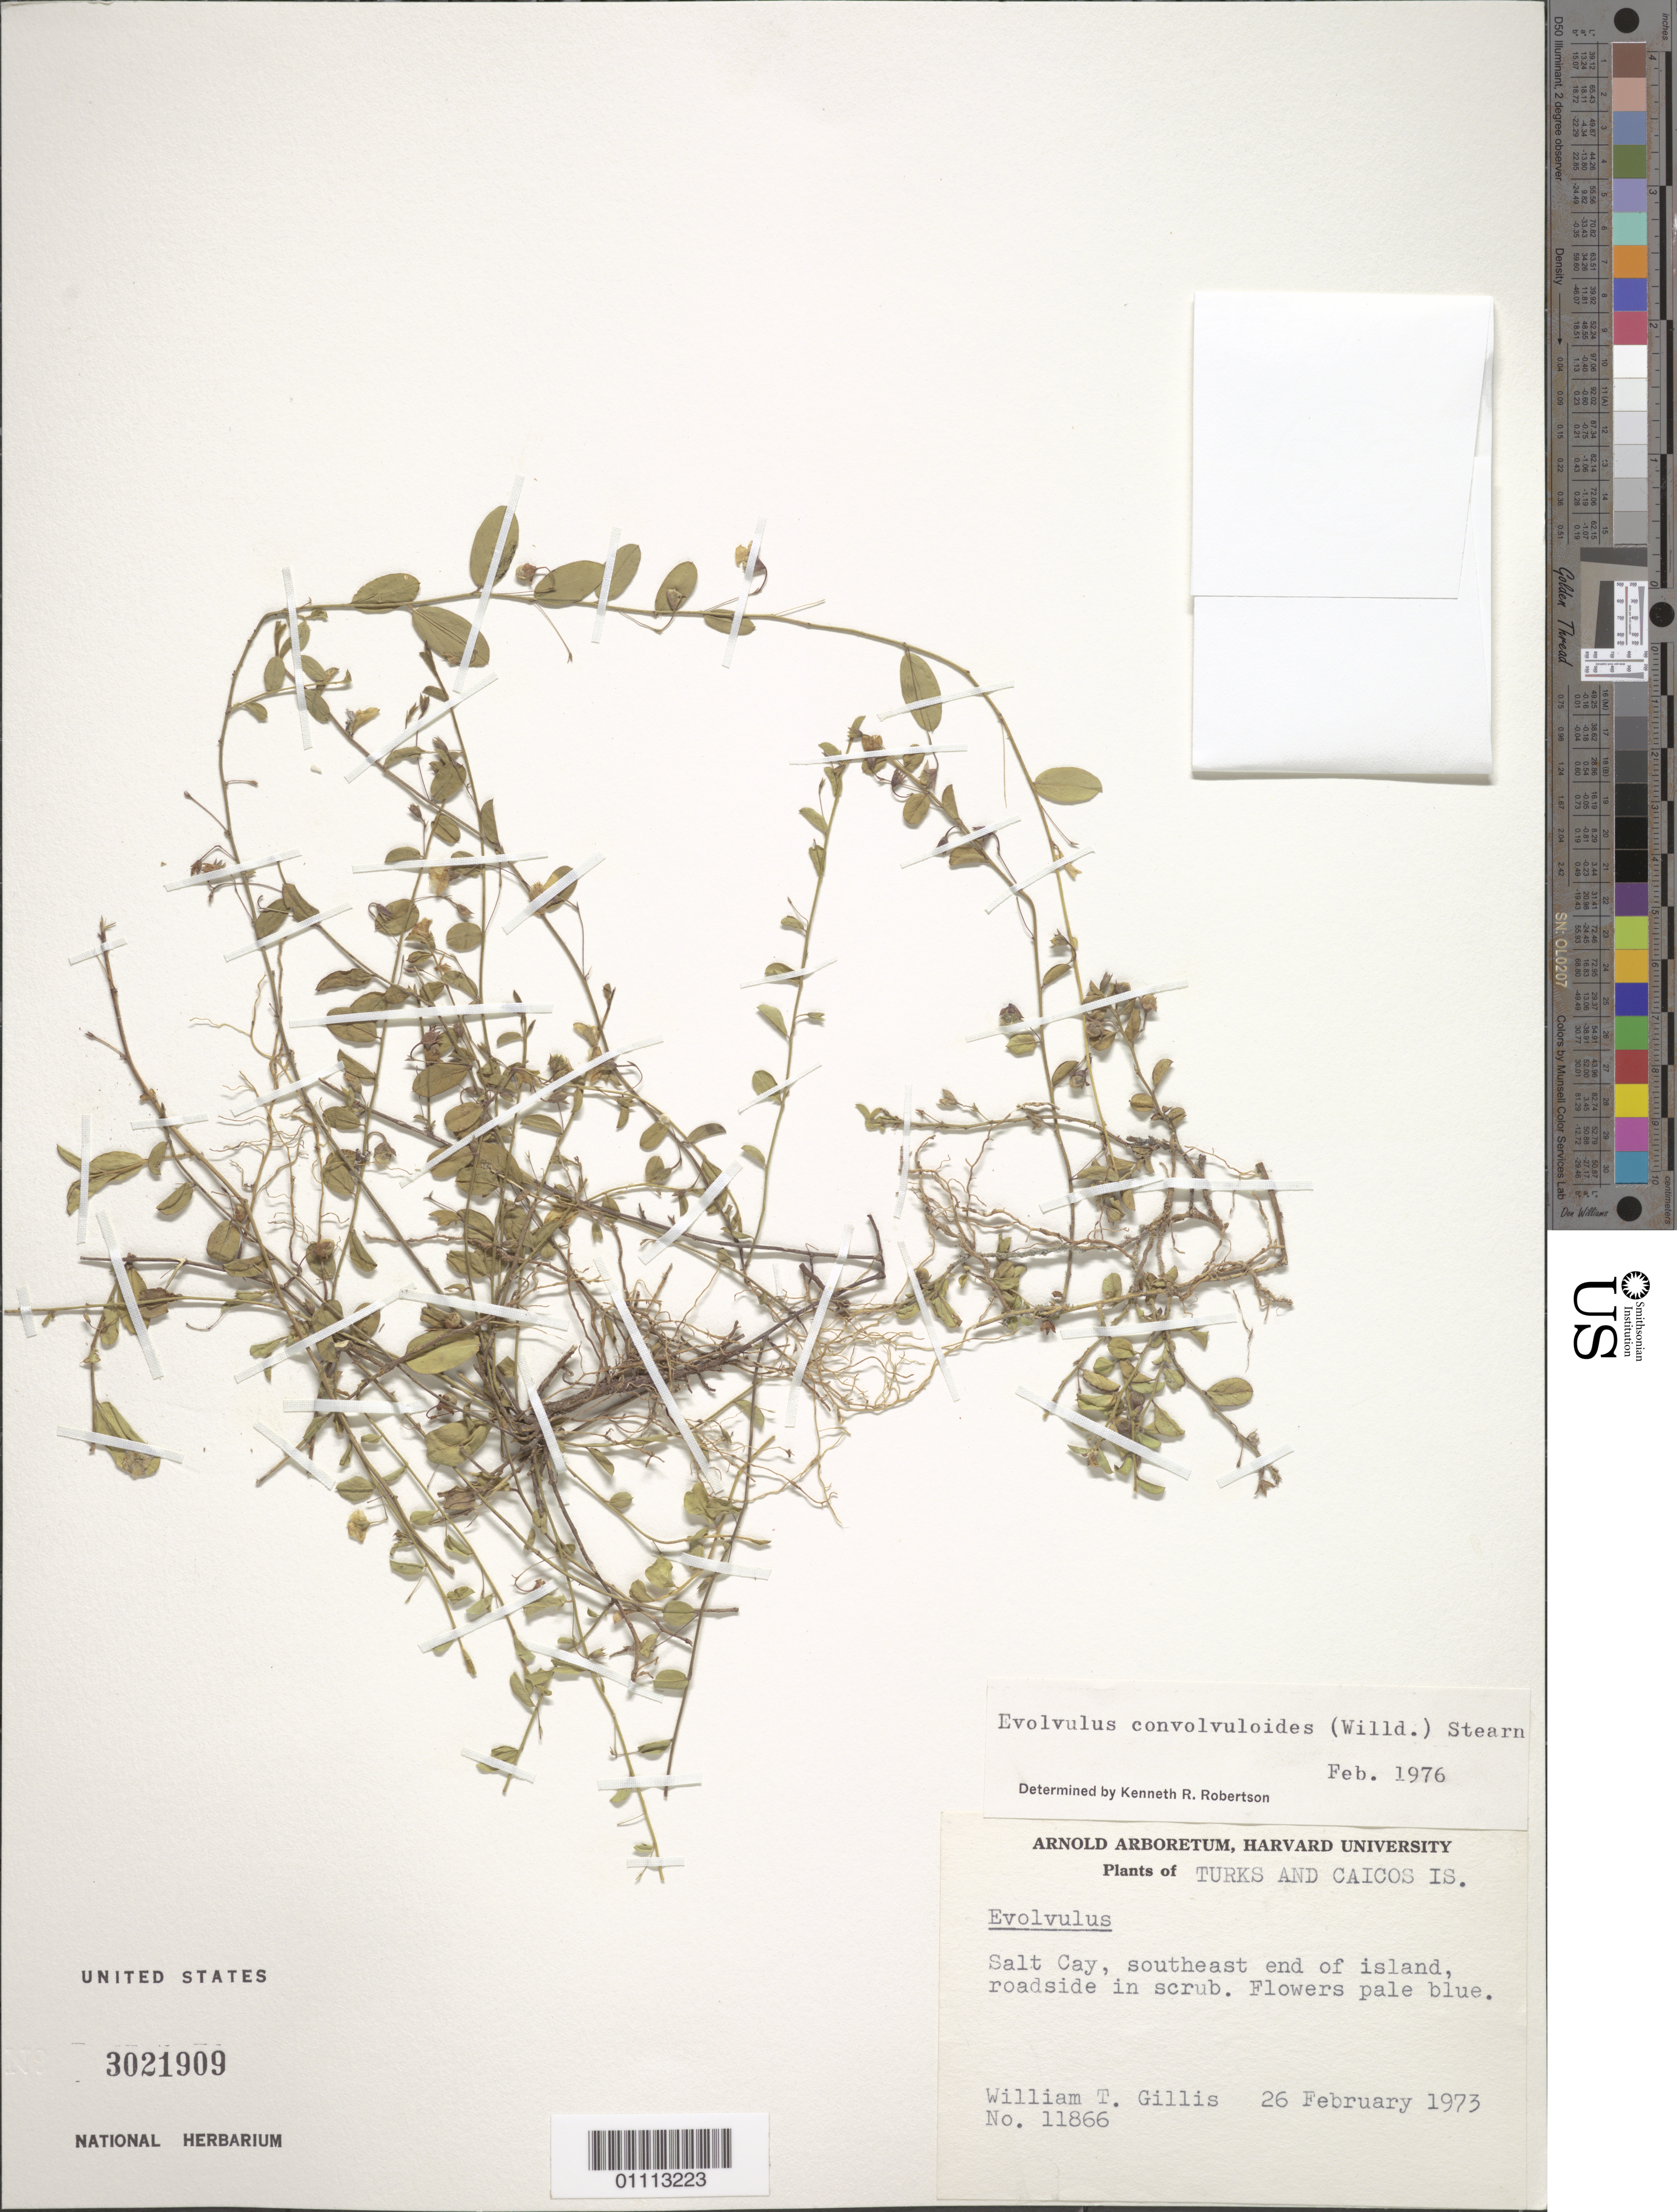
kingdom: Plantae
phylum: Tracheophyta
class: Magnoliopsida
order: Solanales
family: Convolvulaceae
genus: Evolvulus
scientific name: Evolvulus convolvuloides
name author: (Willd. ex Schult.) Stearn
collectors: W. T. Gillis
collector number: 11866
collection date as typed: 26 Feb 1973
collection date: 1973-02-26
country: Turks and Caicos Islands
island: Salt Cay I.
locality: SE end of island, roadside in scrub.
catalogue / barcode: US 3021909